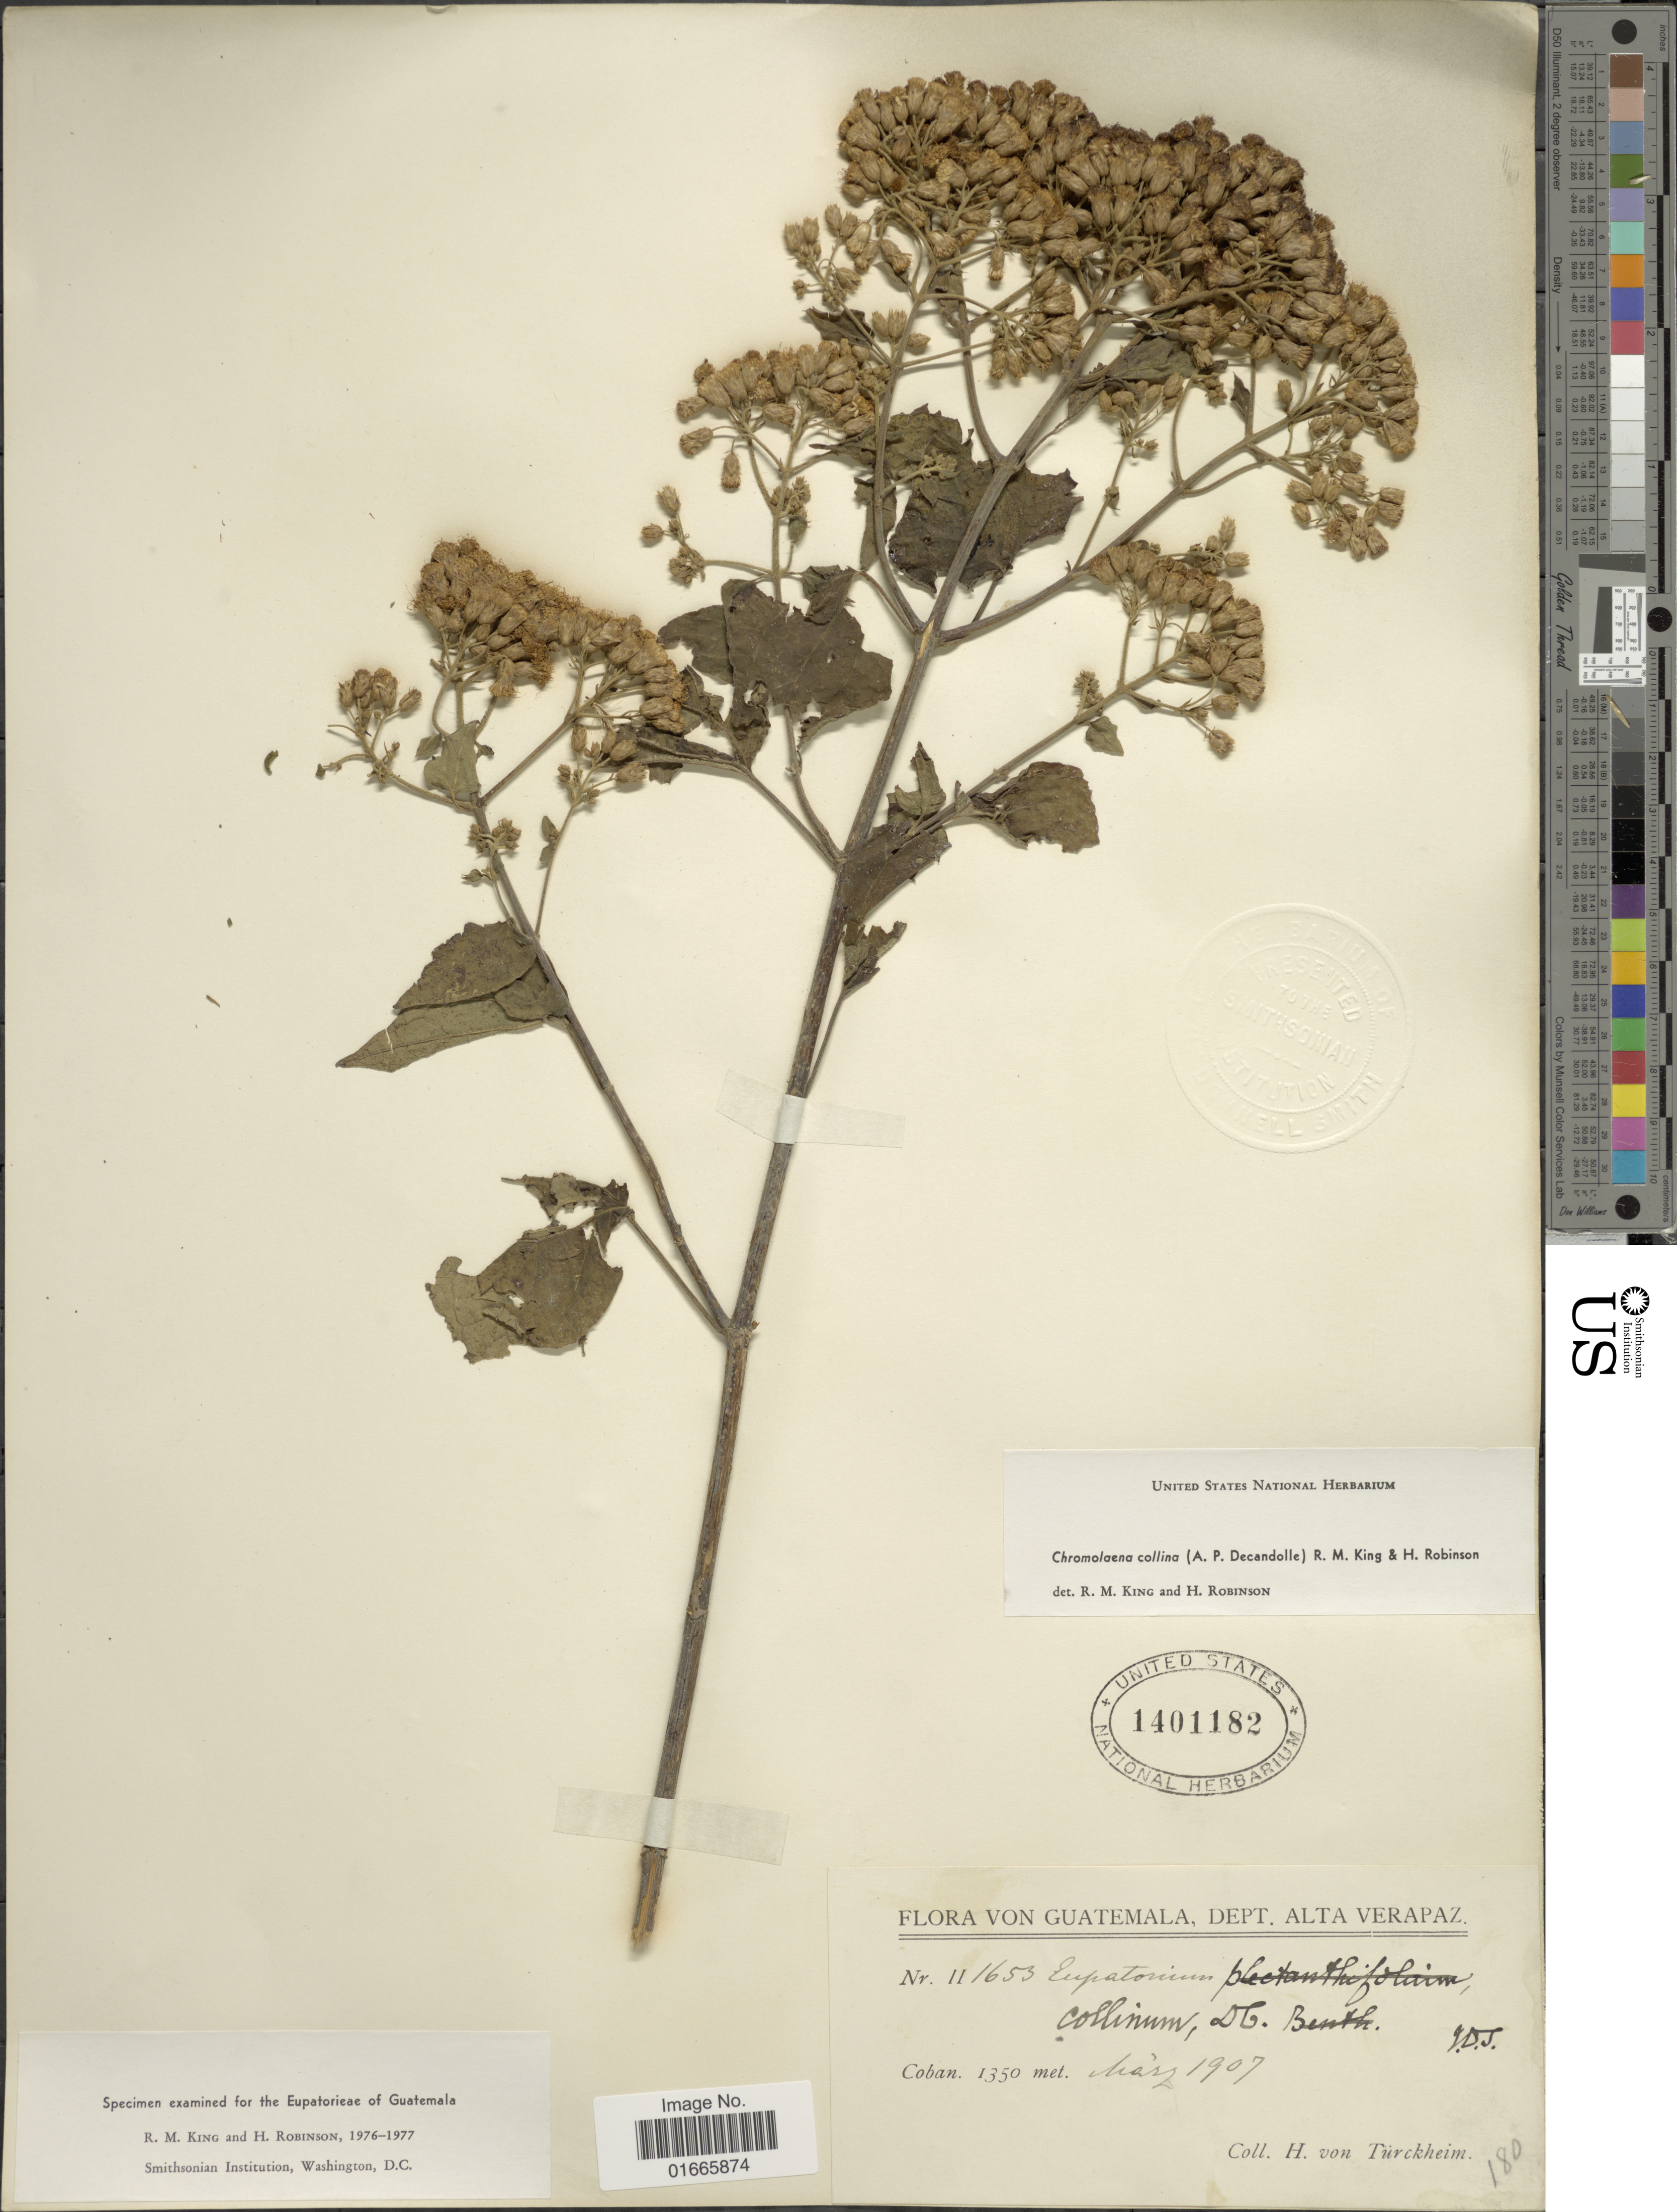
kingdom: Plantae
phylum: Tracheophyta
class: Magnoliopsida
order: Asterales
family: Asteraceae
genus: Chromolaena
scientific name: Chromolaena collina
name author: (DC.) R.M. King & H. Rob.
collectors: H. von Türckheim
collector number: II1653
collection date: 1907-03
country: Guatemala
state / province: Alta Verapaz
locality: Coban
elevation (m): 1350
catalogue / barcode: US 1401182